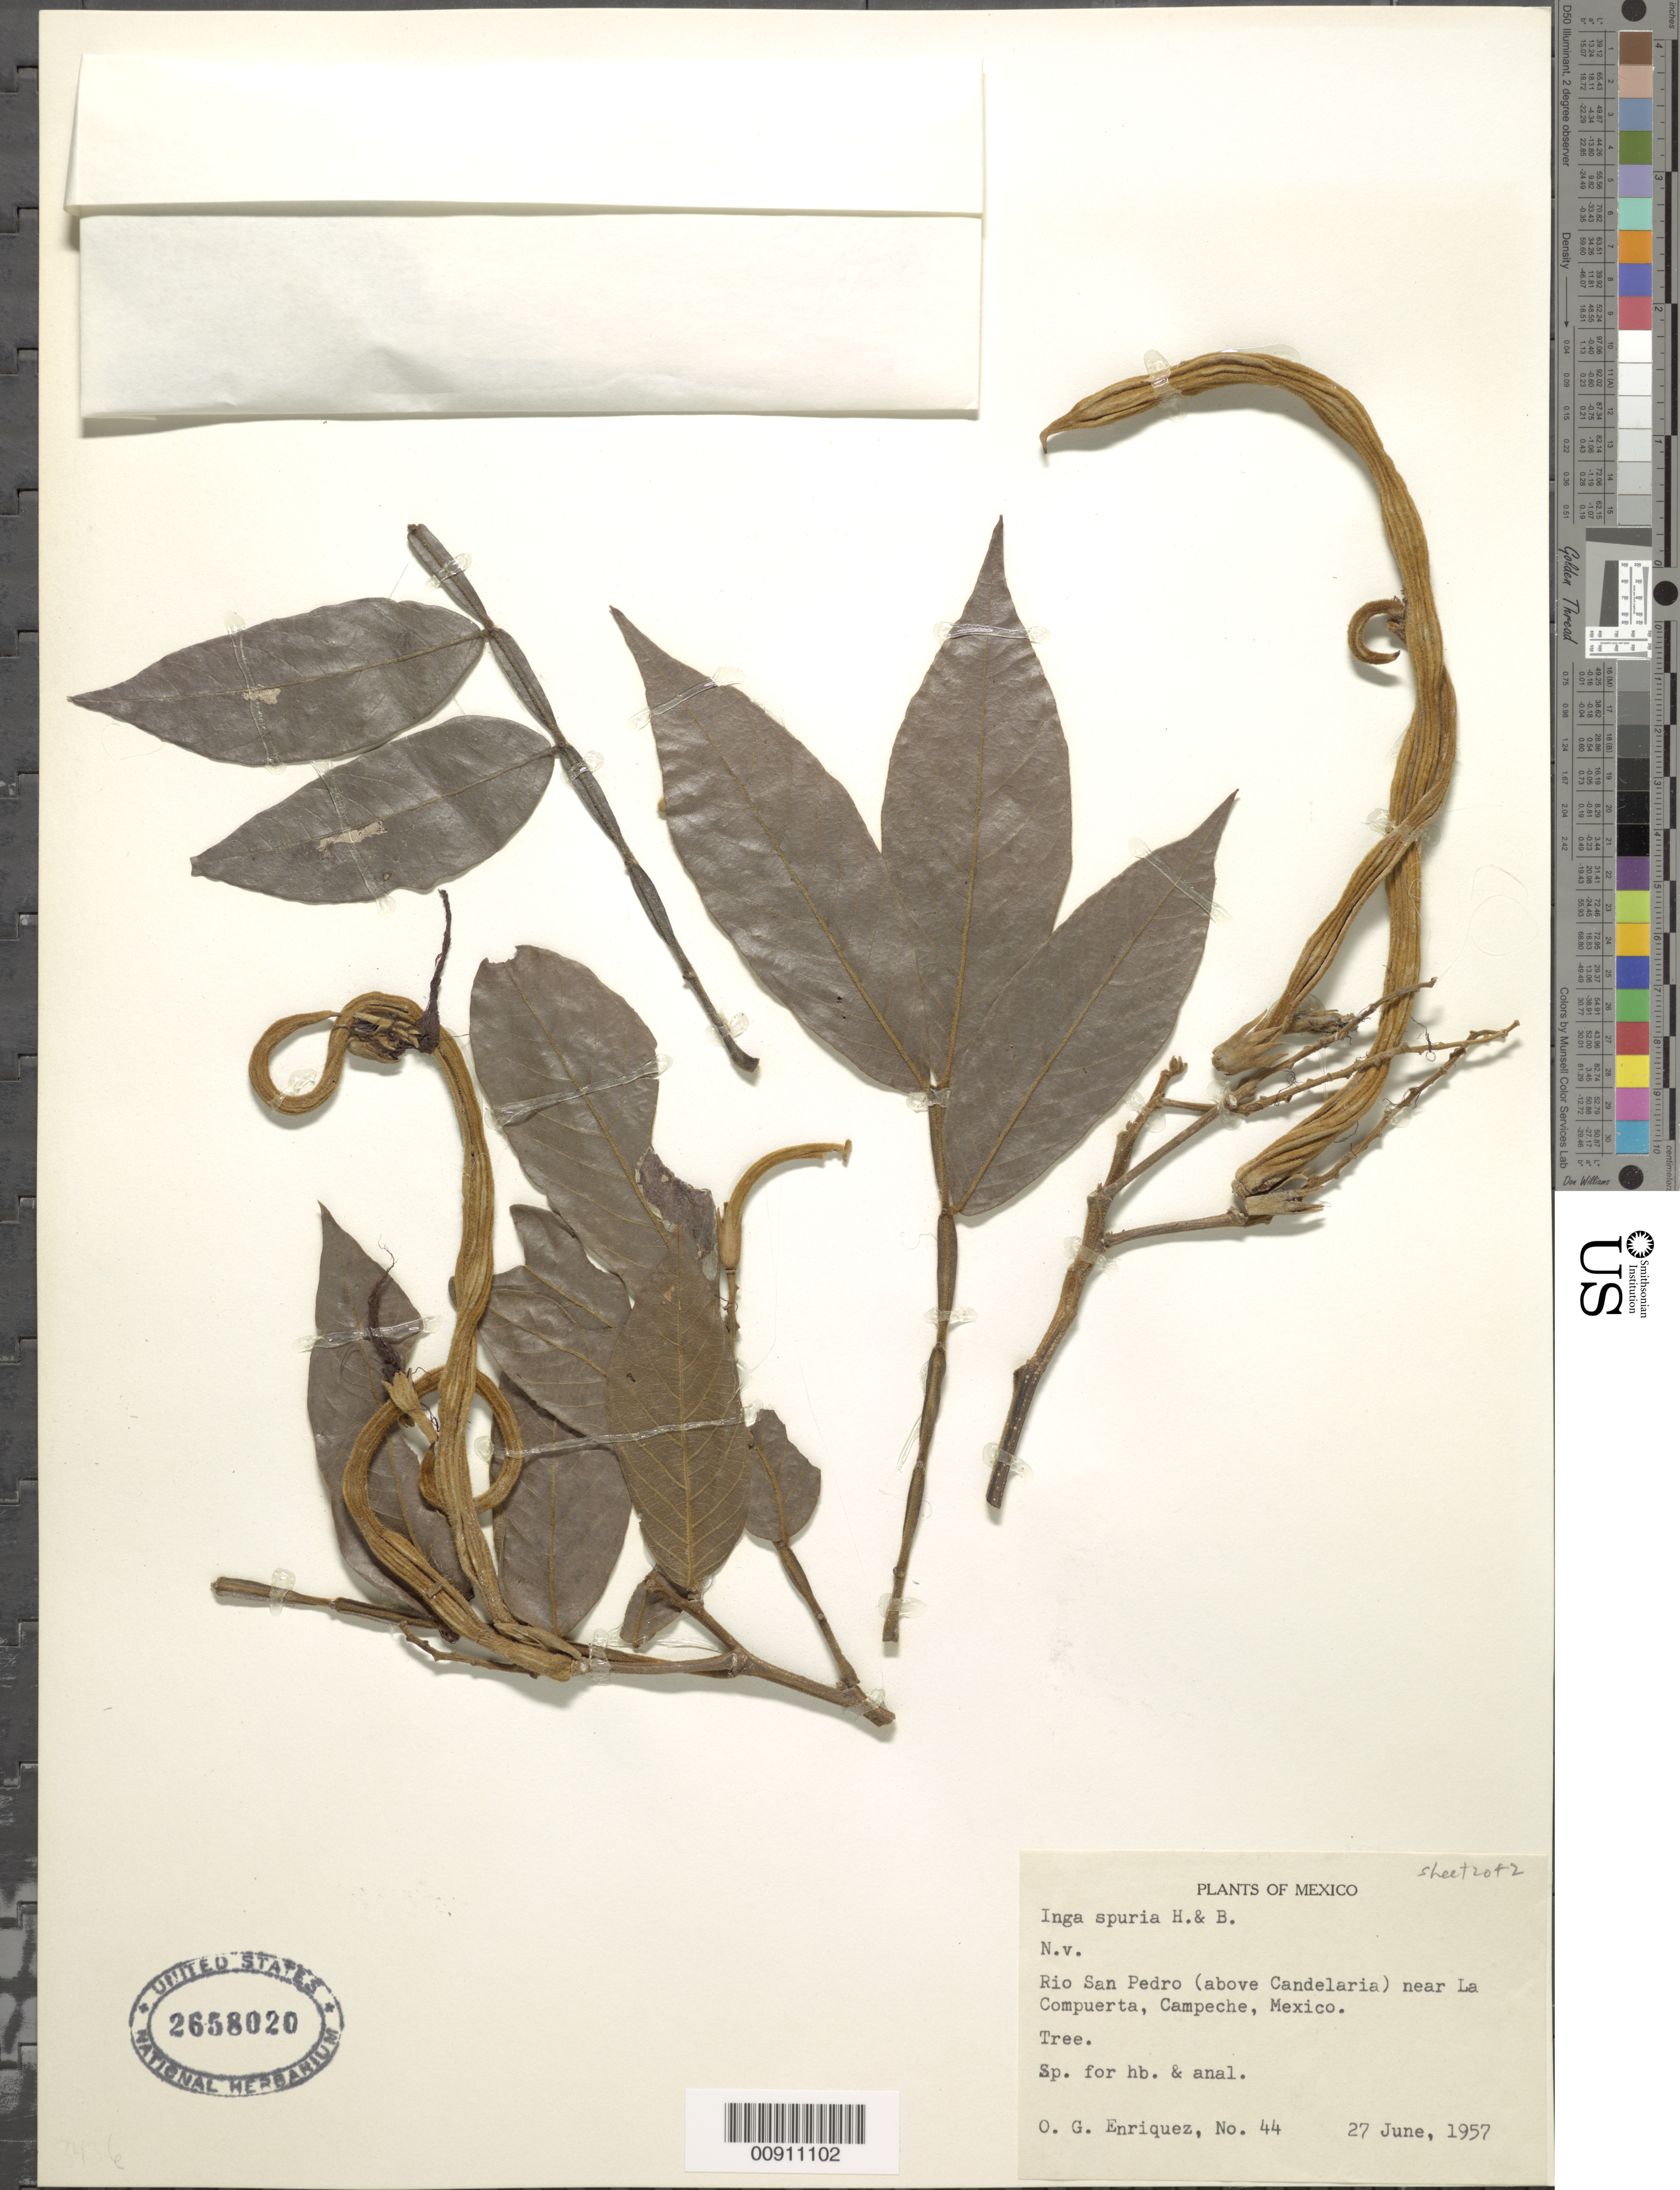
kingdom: Plantae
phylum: Tracheophyta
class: Magnoliopsida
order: Fabales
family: Fabaceae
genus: Inga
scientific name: Inga vera subsp. vera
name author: Willd.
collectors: O. Enriquez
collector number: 44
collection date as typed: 27 Jun 1957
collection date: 1957-06-27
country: Mexico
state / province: Campeche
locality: Río San Pedro (above Candelaria) near La Compuerta, Campeche.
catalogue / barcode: US 2658020